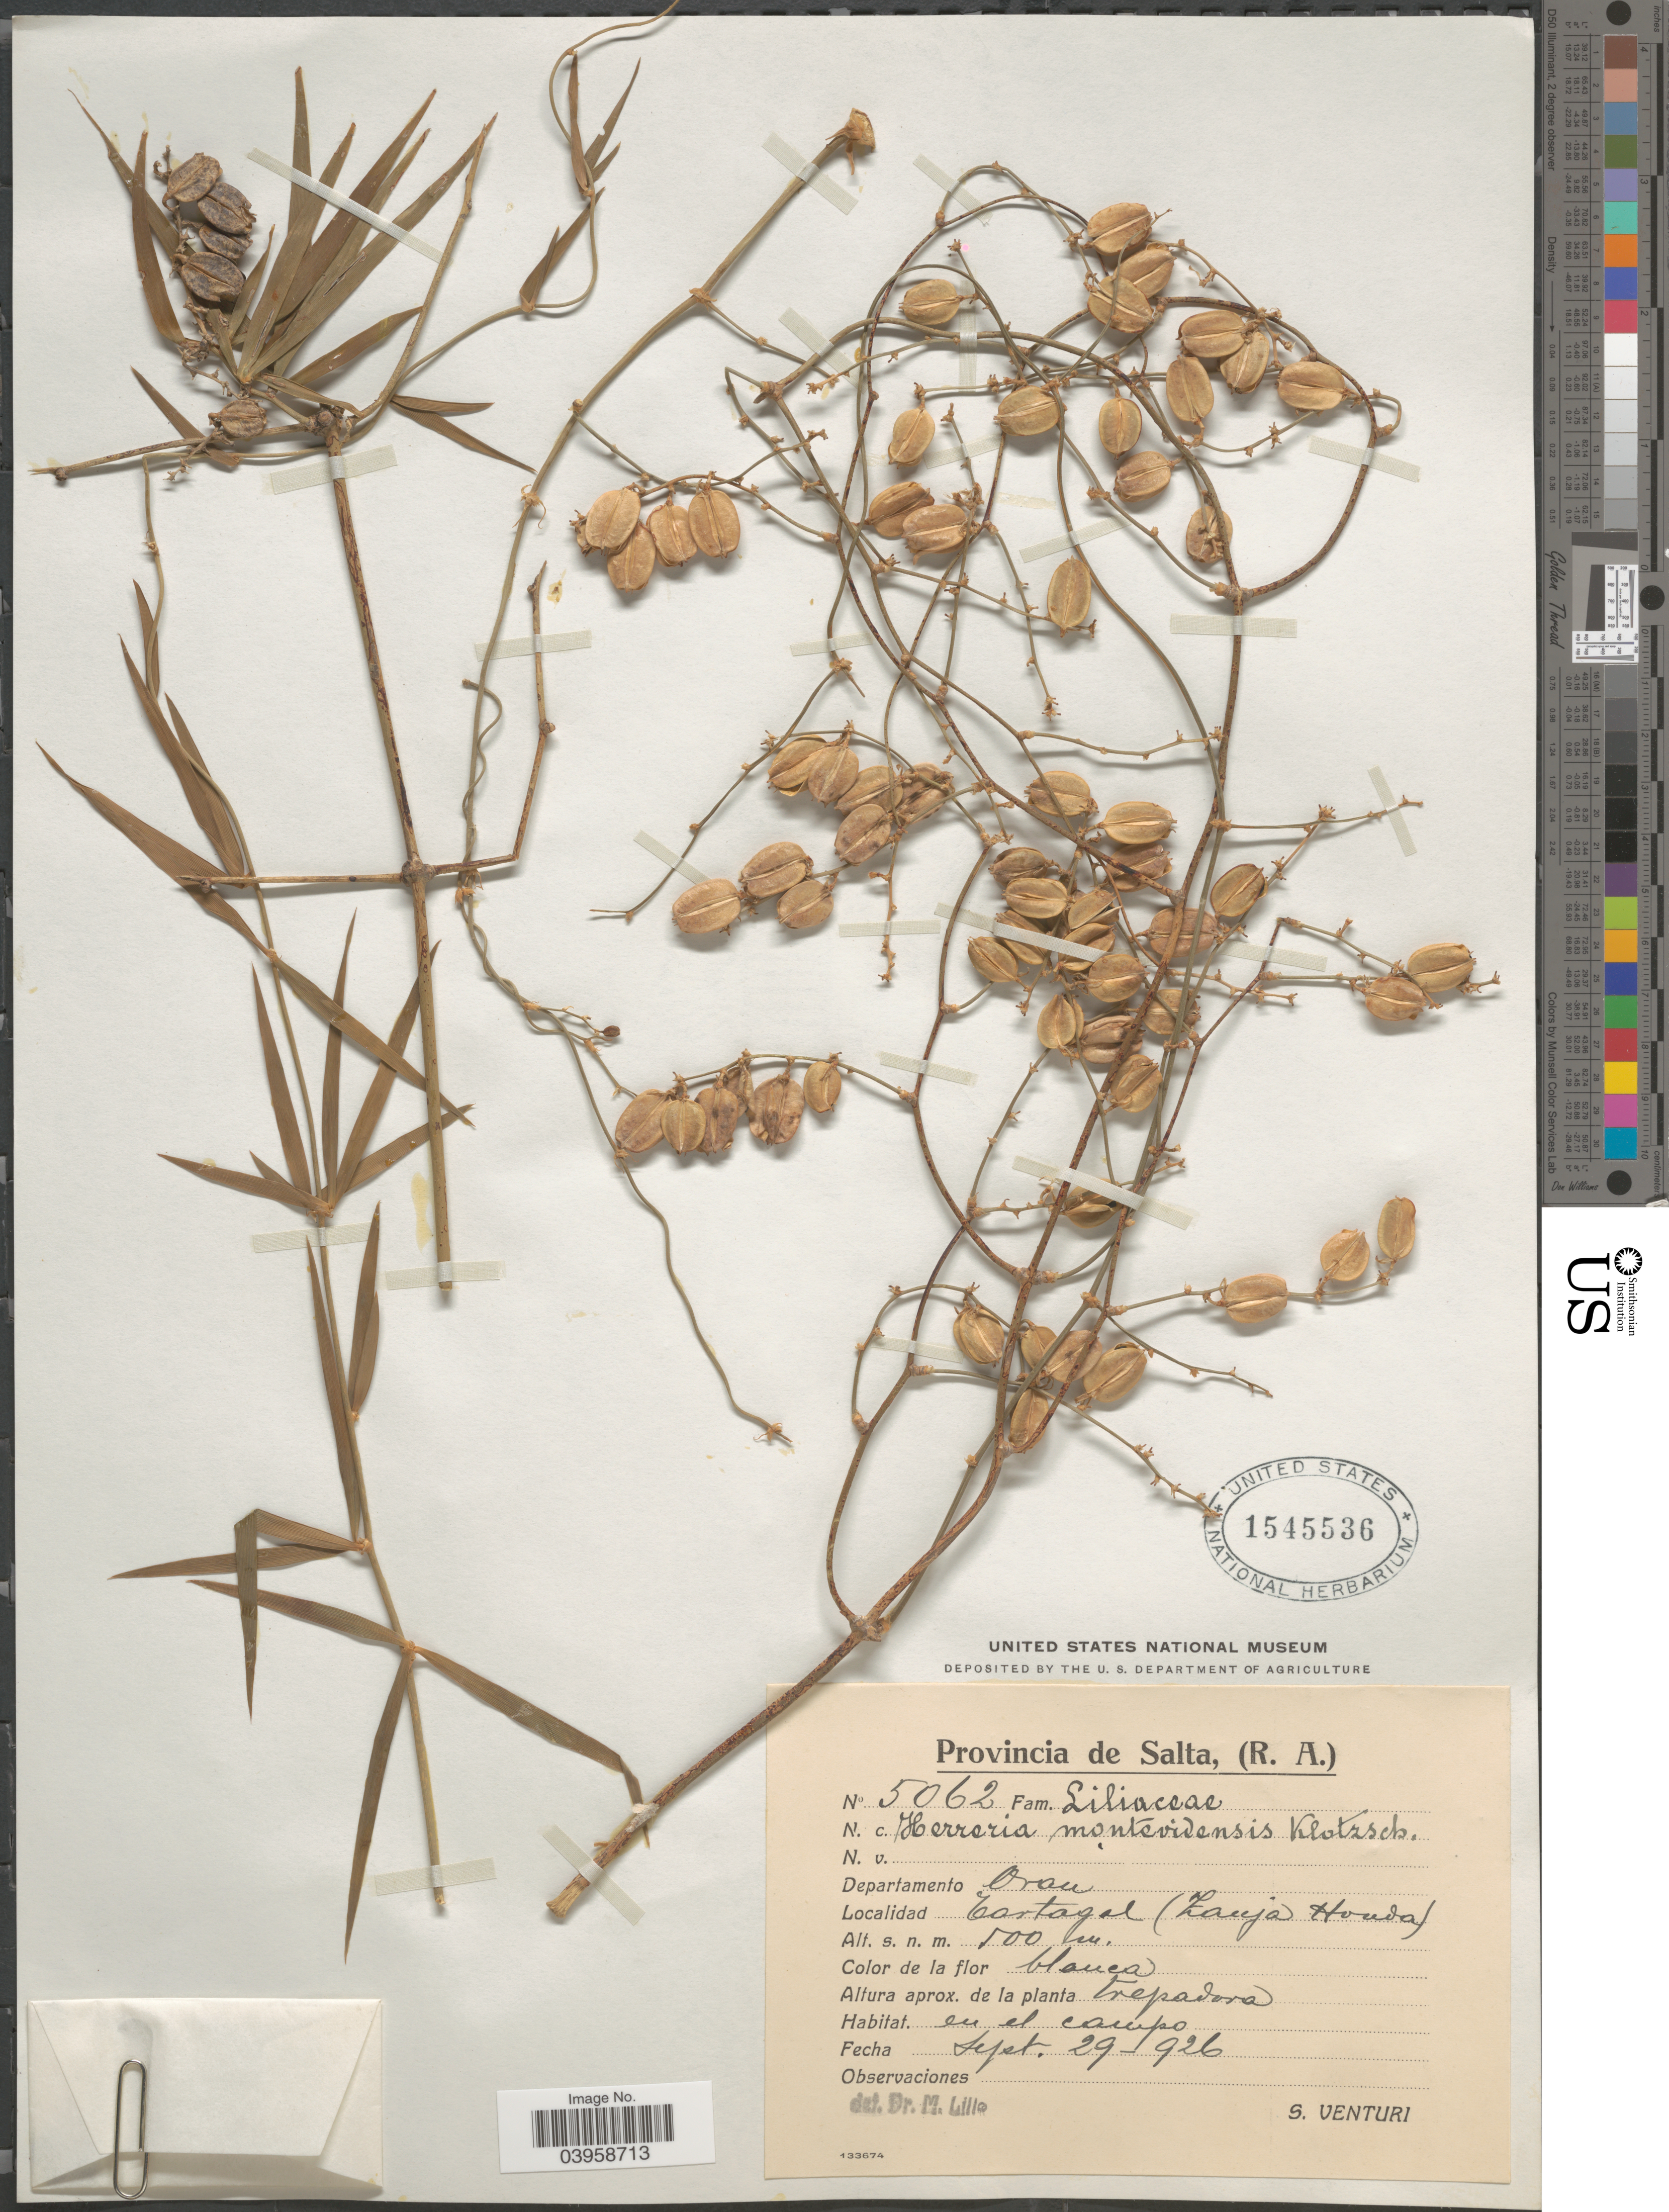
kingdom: Plantae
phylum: Tracheophyta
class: Liliopsida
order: Asparagales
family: Asparagaceae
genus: Herreria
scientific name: Herreria montevidensis var. montevidensis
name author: Klotzsch ex Griseb.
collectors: S. Venturi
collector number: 5062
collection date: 1926-09-29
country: Argentina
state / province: Salta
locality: Departamento Oran. Tartagal (Zanja Honda).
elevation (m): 100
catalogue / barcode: US 1545536